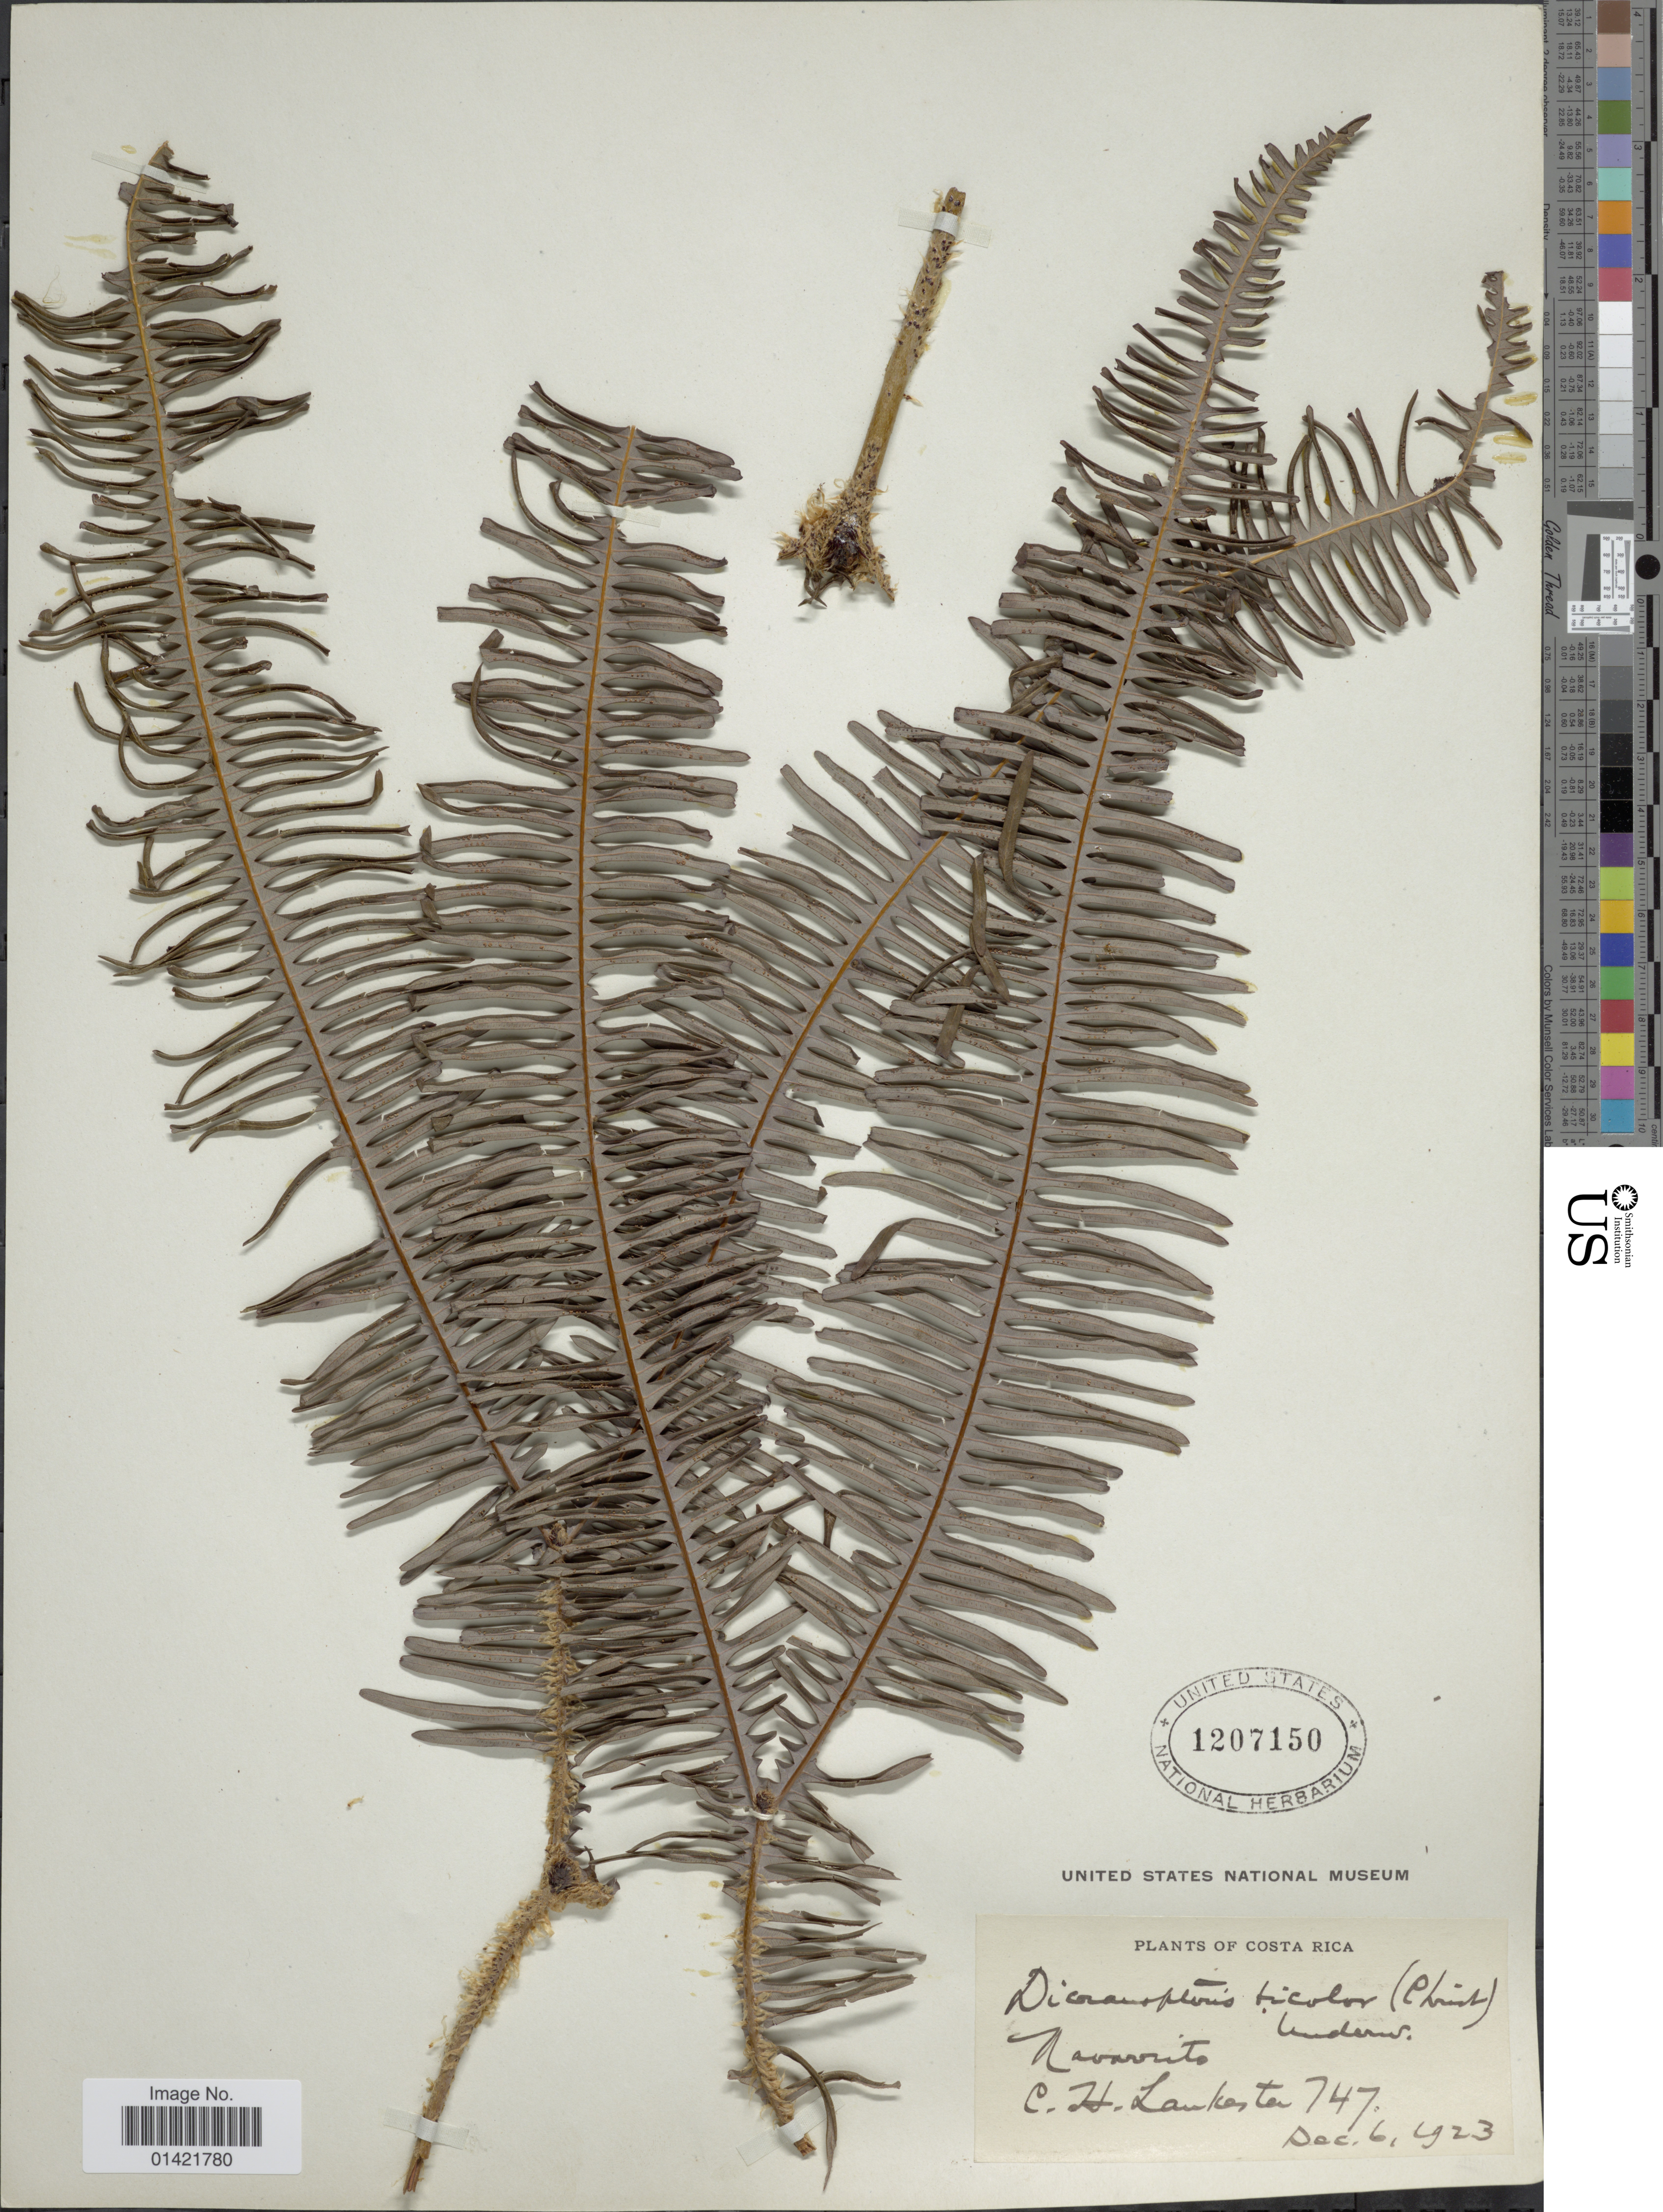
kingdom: Plantae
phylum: Tracheophyta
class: Polypodiopsida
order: Gleicheniales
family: Gleicheniaceae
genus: Sticherus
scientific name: Sticherus pallescens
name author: (Mett.) Vareschi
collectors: C. H. Lankester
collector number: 747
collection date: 1923-12-06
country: Costa Rica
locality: Navarrito.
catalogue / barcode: US 1207150